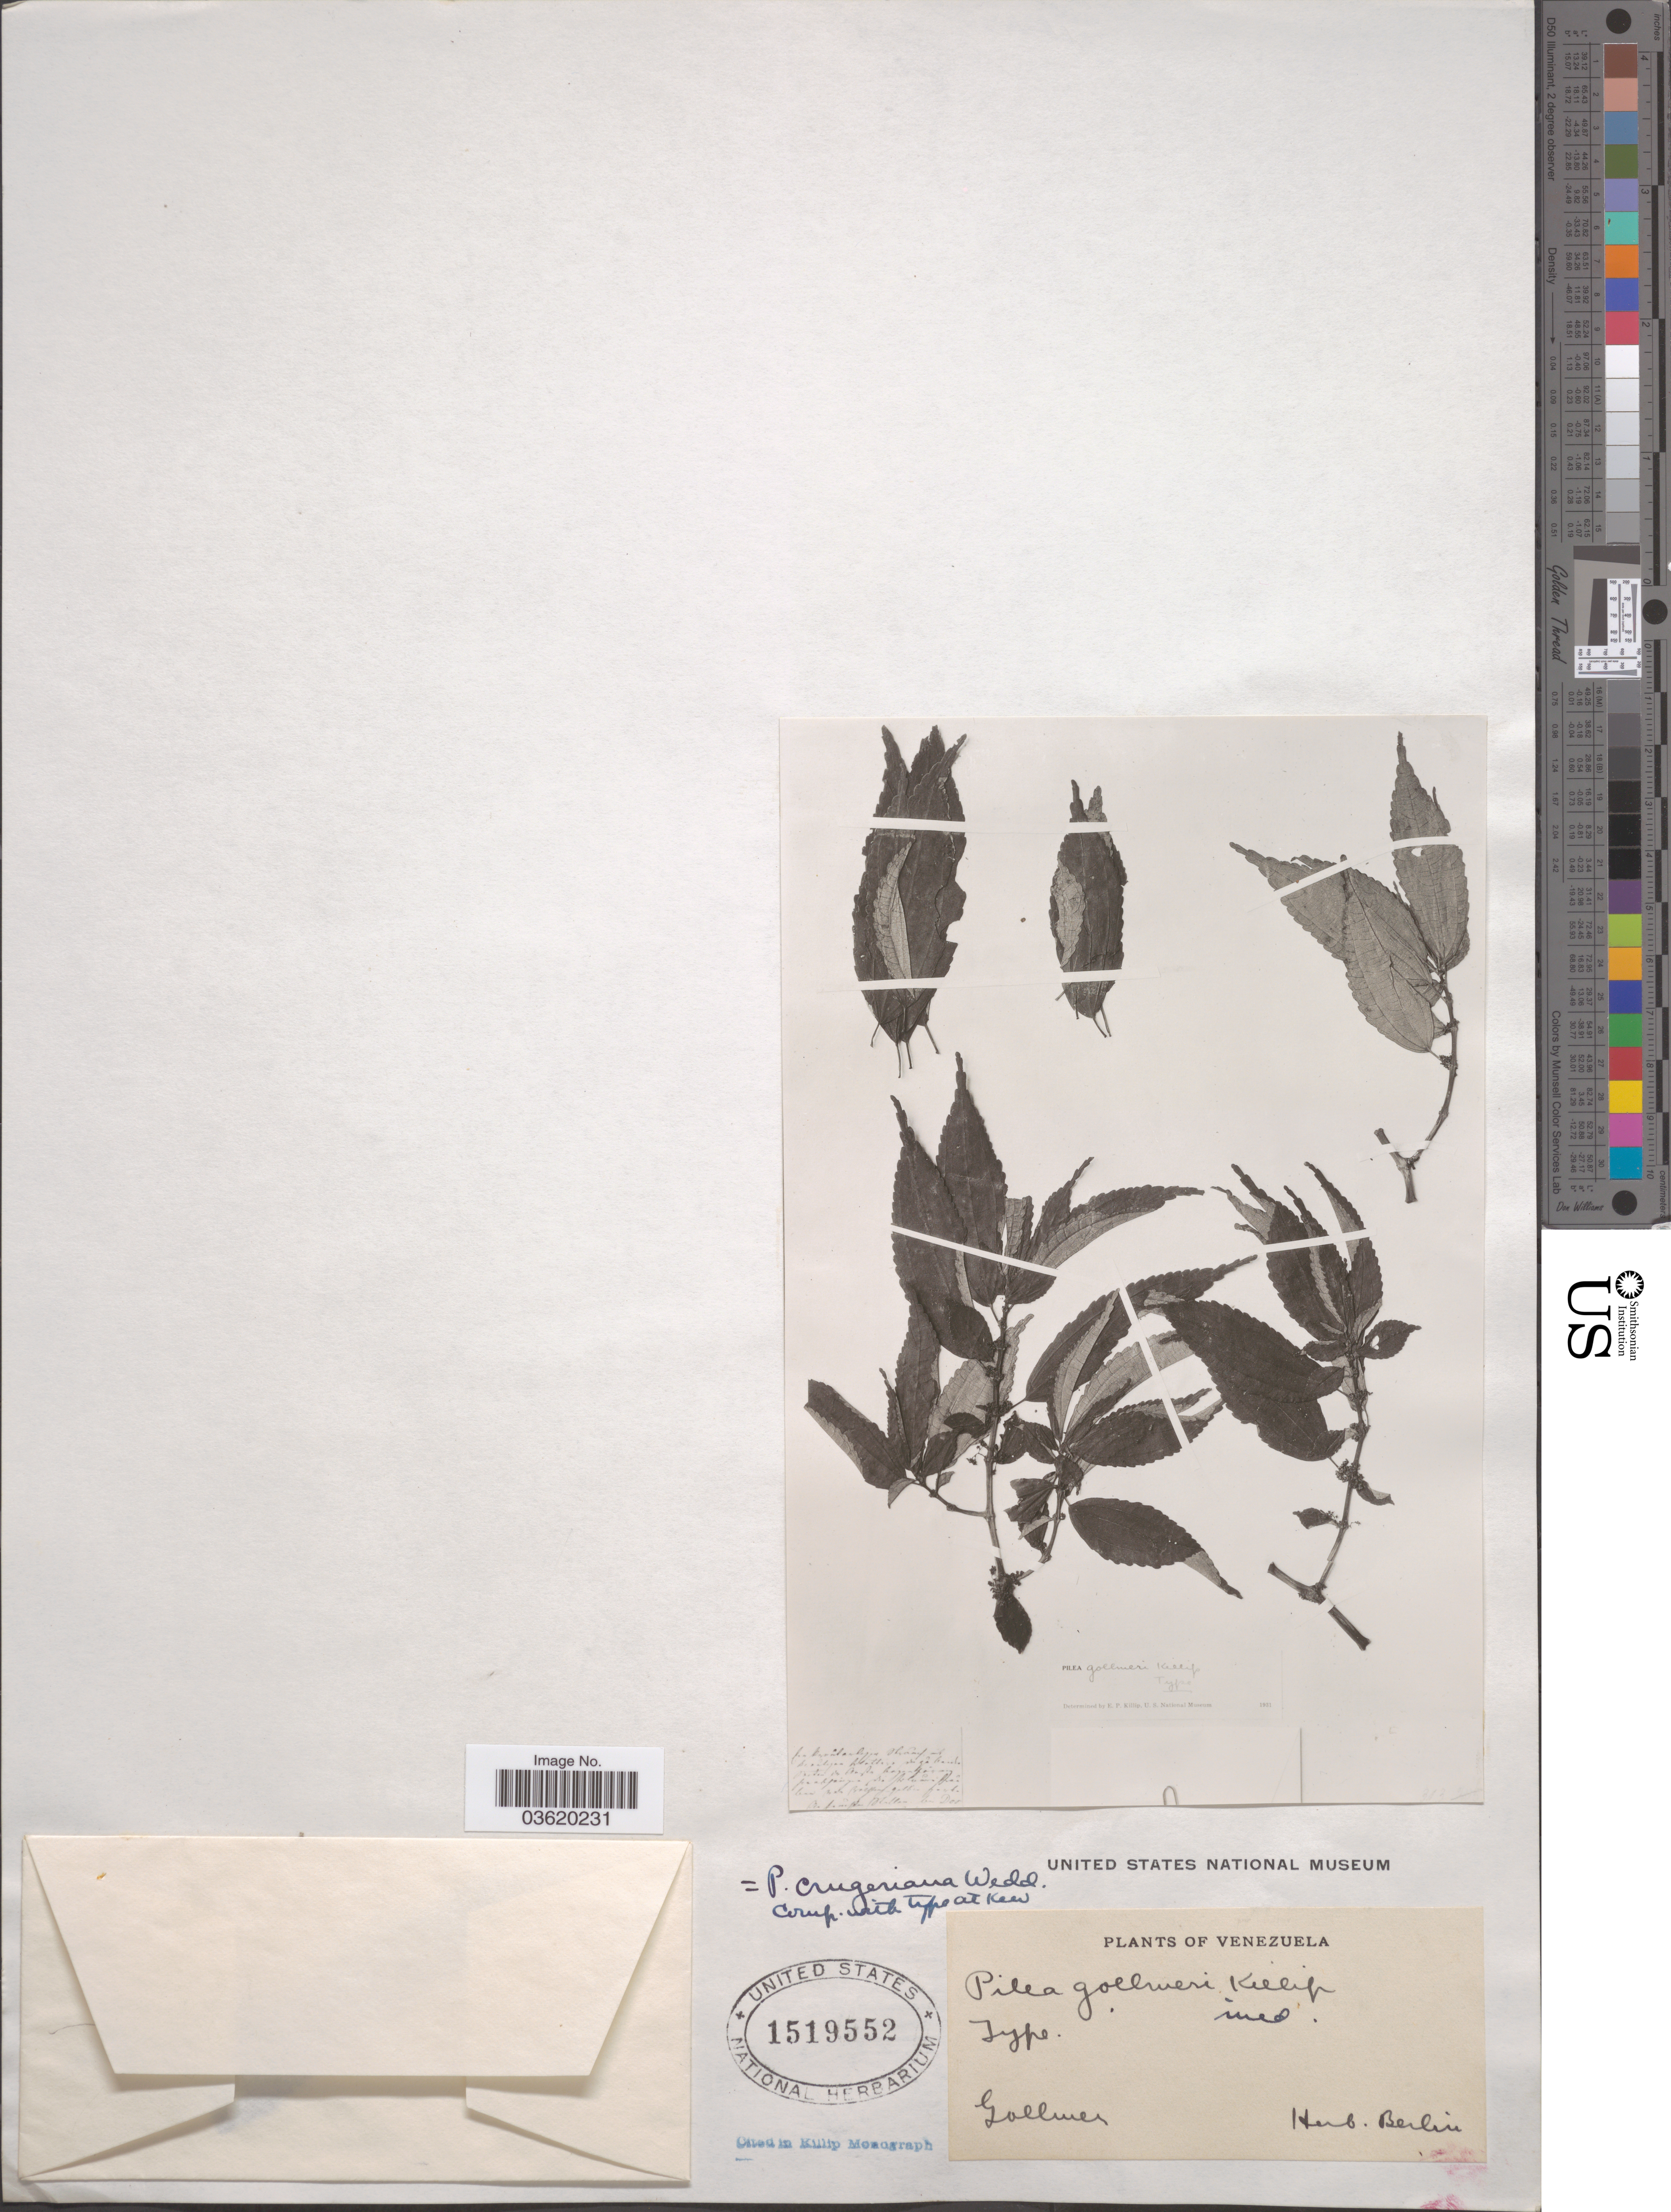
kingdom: Plantae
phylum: Tracheophyta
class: Magnoliopsida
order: Rosales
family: Urticaceae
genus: Pilea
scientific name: Pilea cruegeriana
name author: Wedd.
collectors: -. Gollmer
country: Venezuela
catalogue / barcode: US 1519552